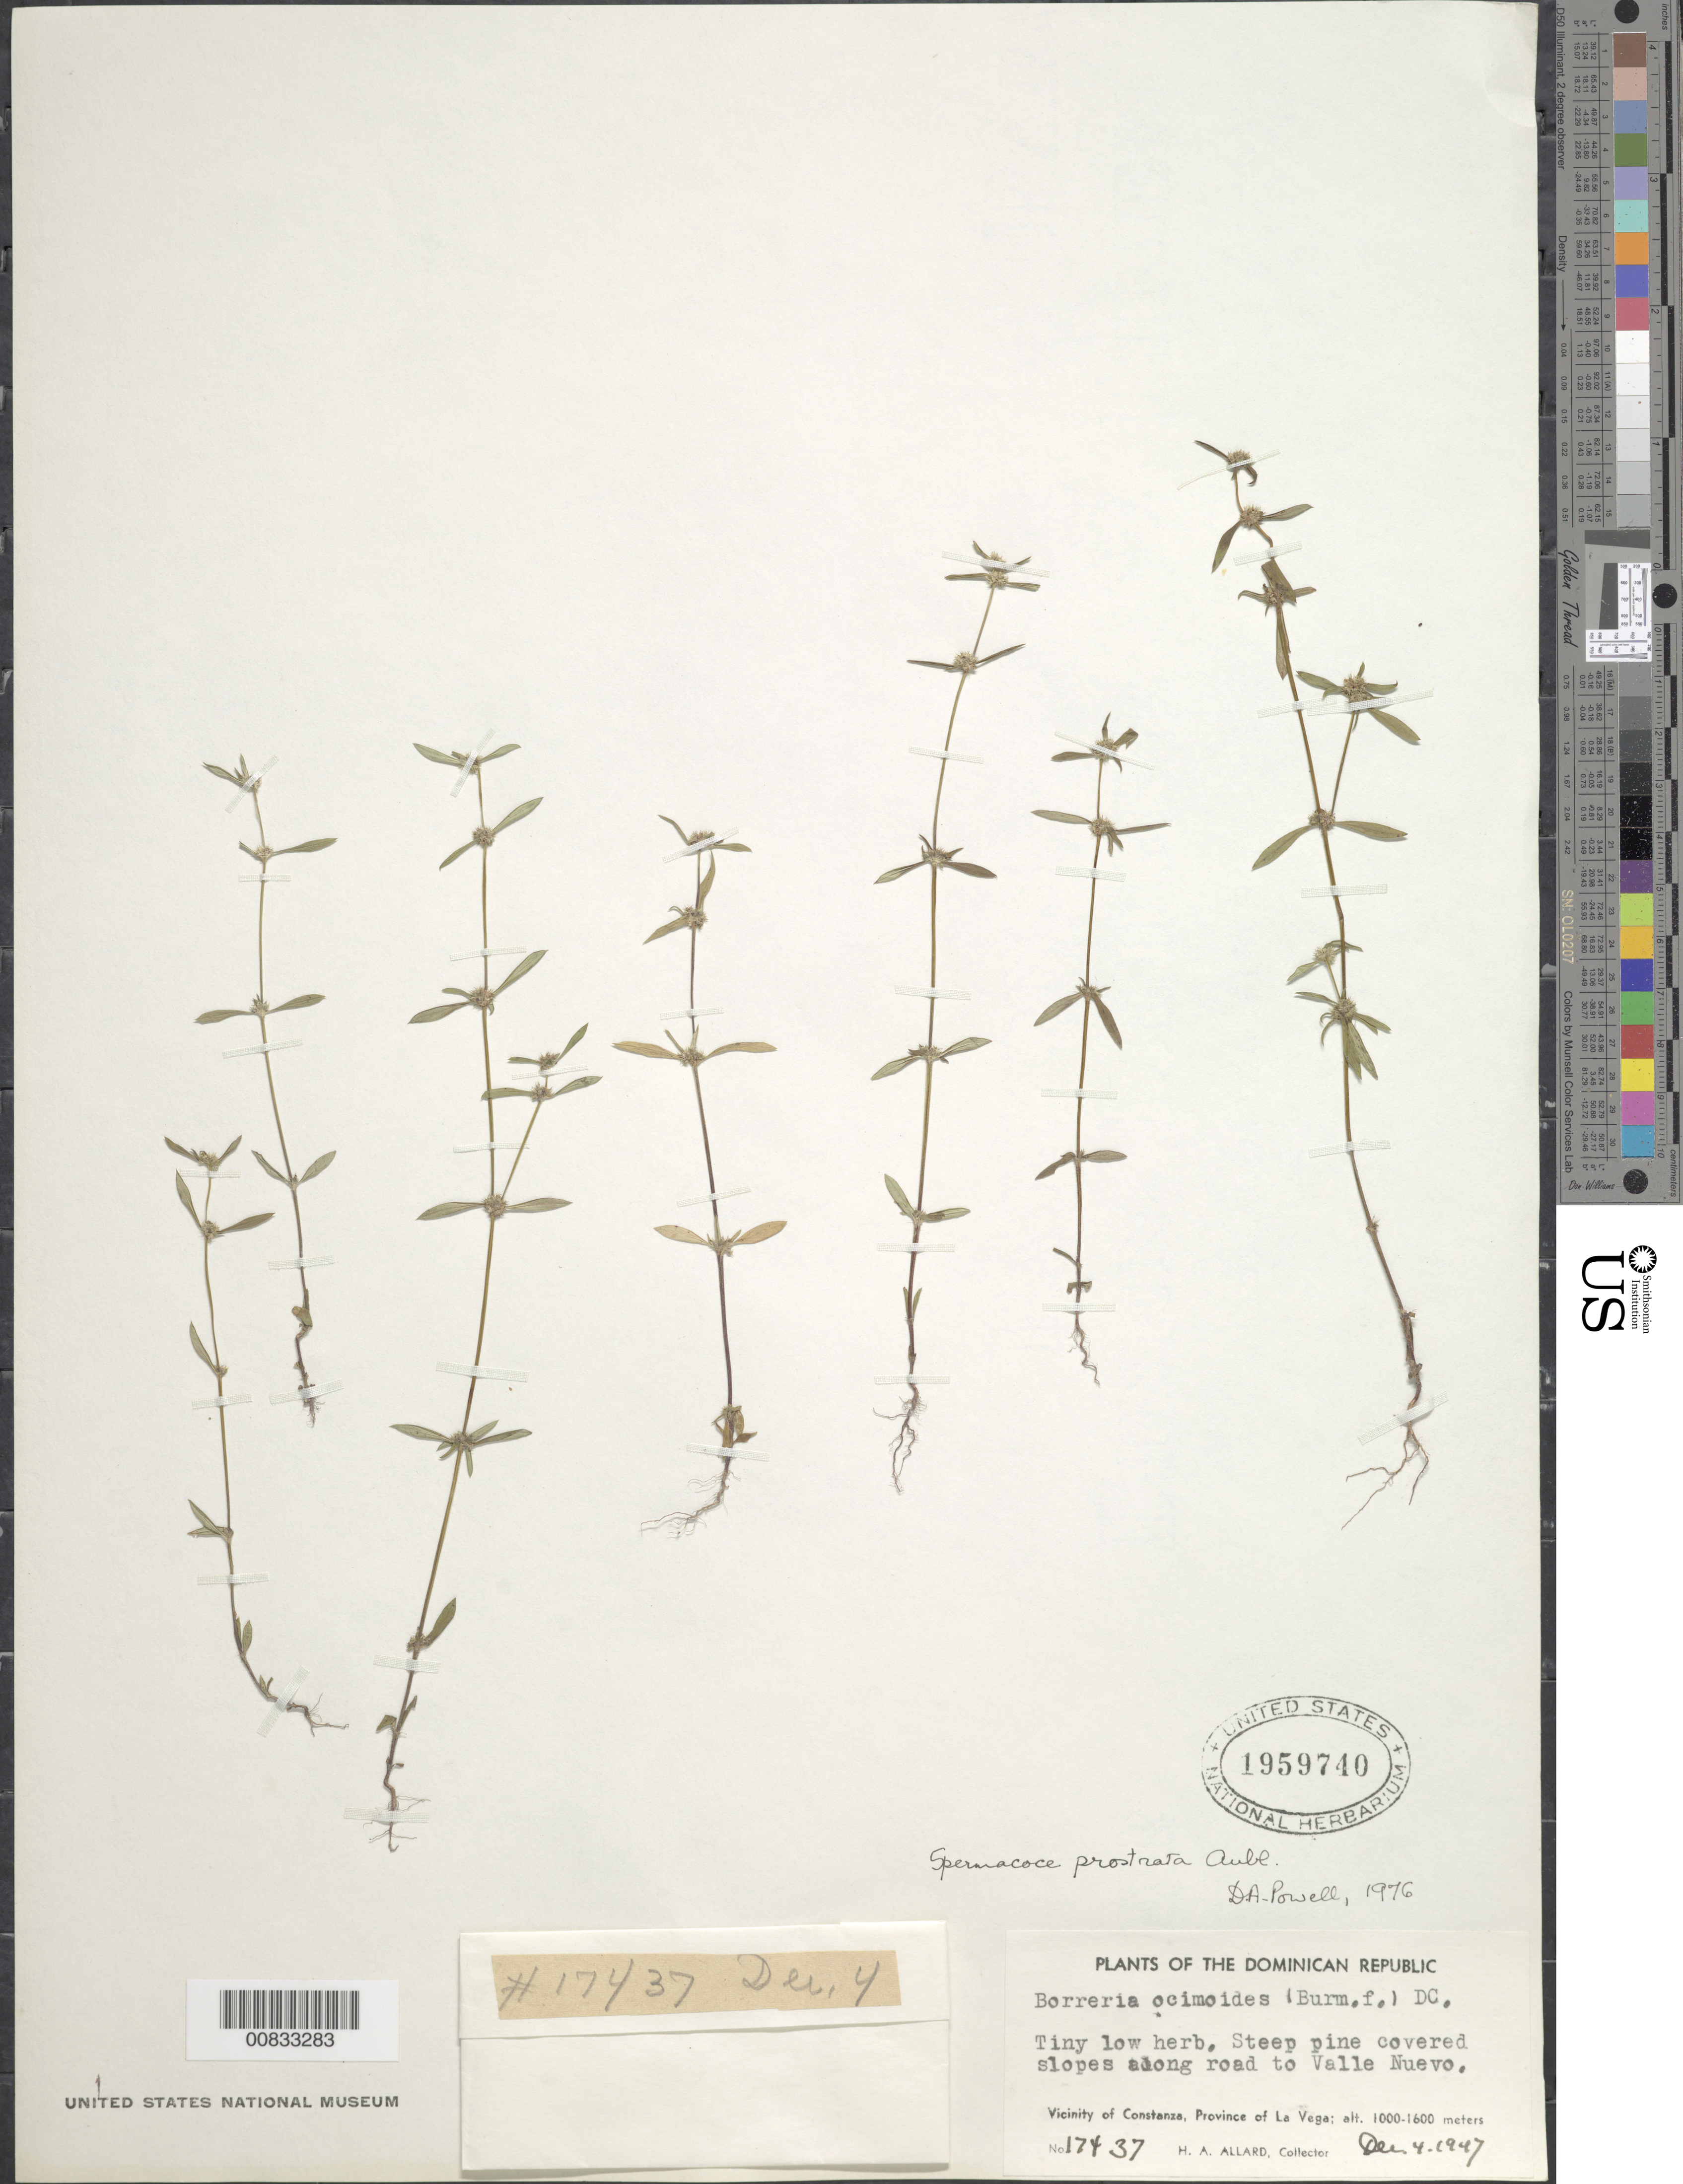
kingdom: Plantae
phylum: Tracheophyta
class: Magnoliopsida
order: Gentianales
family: Rubiaceae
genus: Spermacoce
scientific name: Spermacoce prostrata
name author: Aubl.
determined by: Powell, D. A.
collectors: H. A. Allard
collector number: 17437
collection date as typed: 04 Dec 1947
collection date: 1947-12-04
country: Dominican Republic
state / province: La Vega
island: Hispaniola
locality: Vicinity of Constanza, along road to Valle Nuevo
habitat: Steep pine covered slopes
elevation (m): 1000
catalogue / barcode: US 1959740